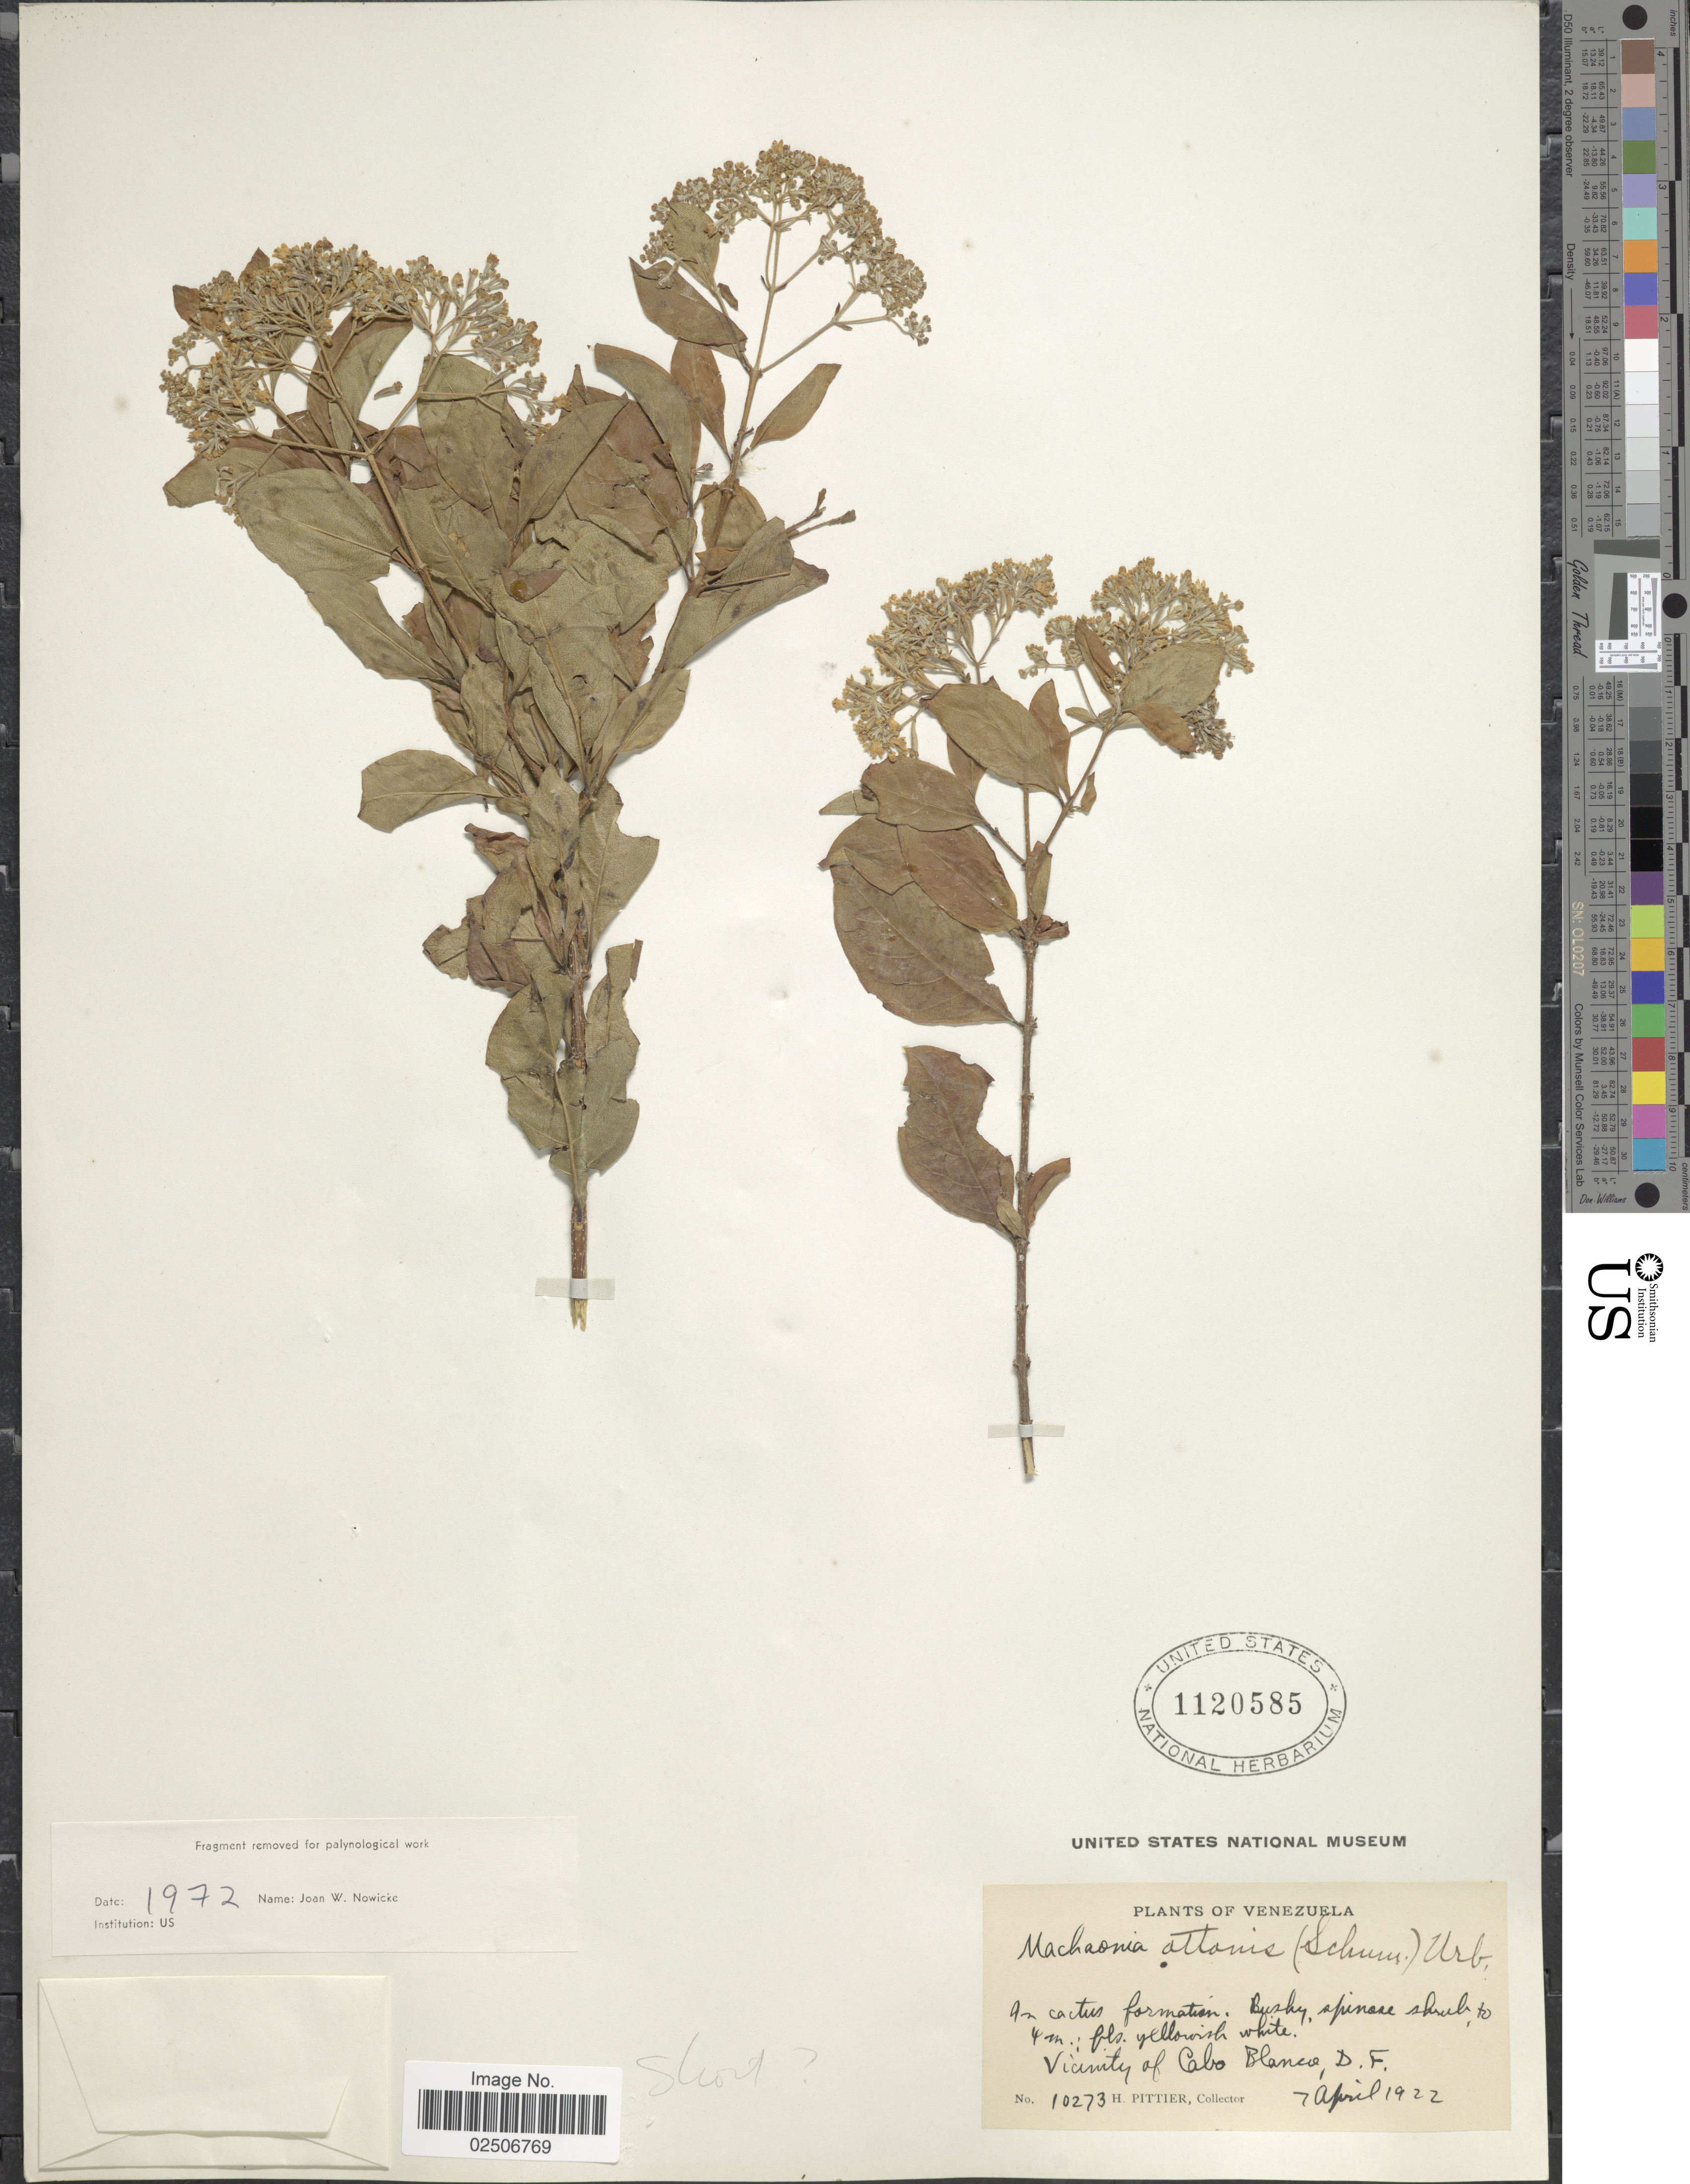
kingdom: Plantae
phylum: Tracheophyta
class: Magnoliopsida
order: Gentianales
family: Rubiaceae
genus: Machaonia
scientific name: Machaonia ottonis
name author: (K. Schum.) Urb.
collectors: H. F. Pittier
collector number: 10273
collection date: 1922-04-07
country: Venezuela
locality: Vicinity of Cabo Blanco, D.F.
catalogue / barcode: US 1120585